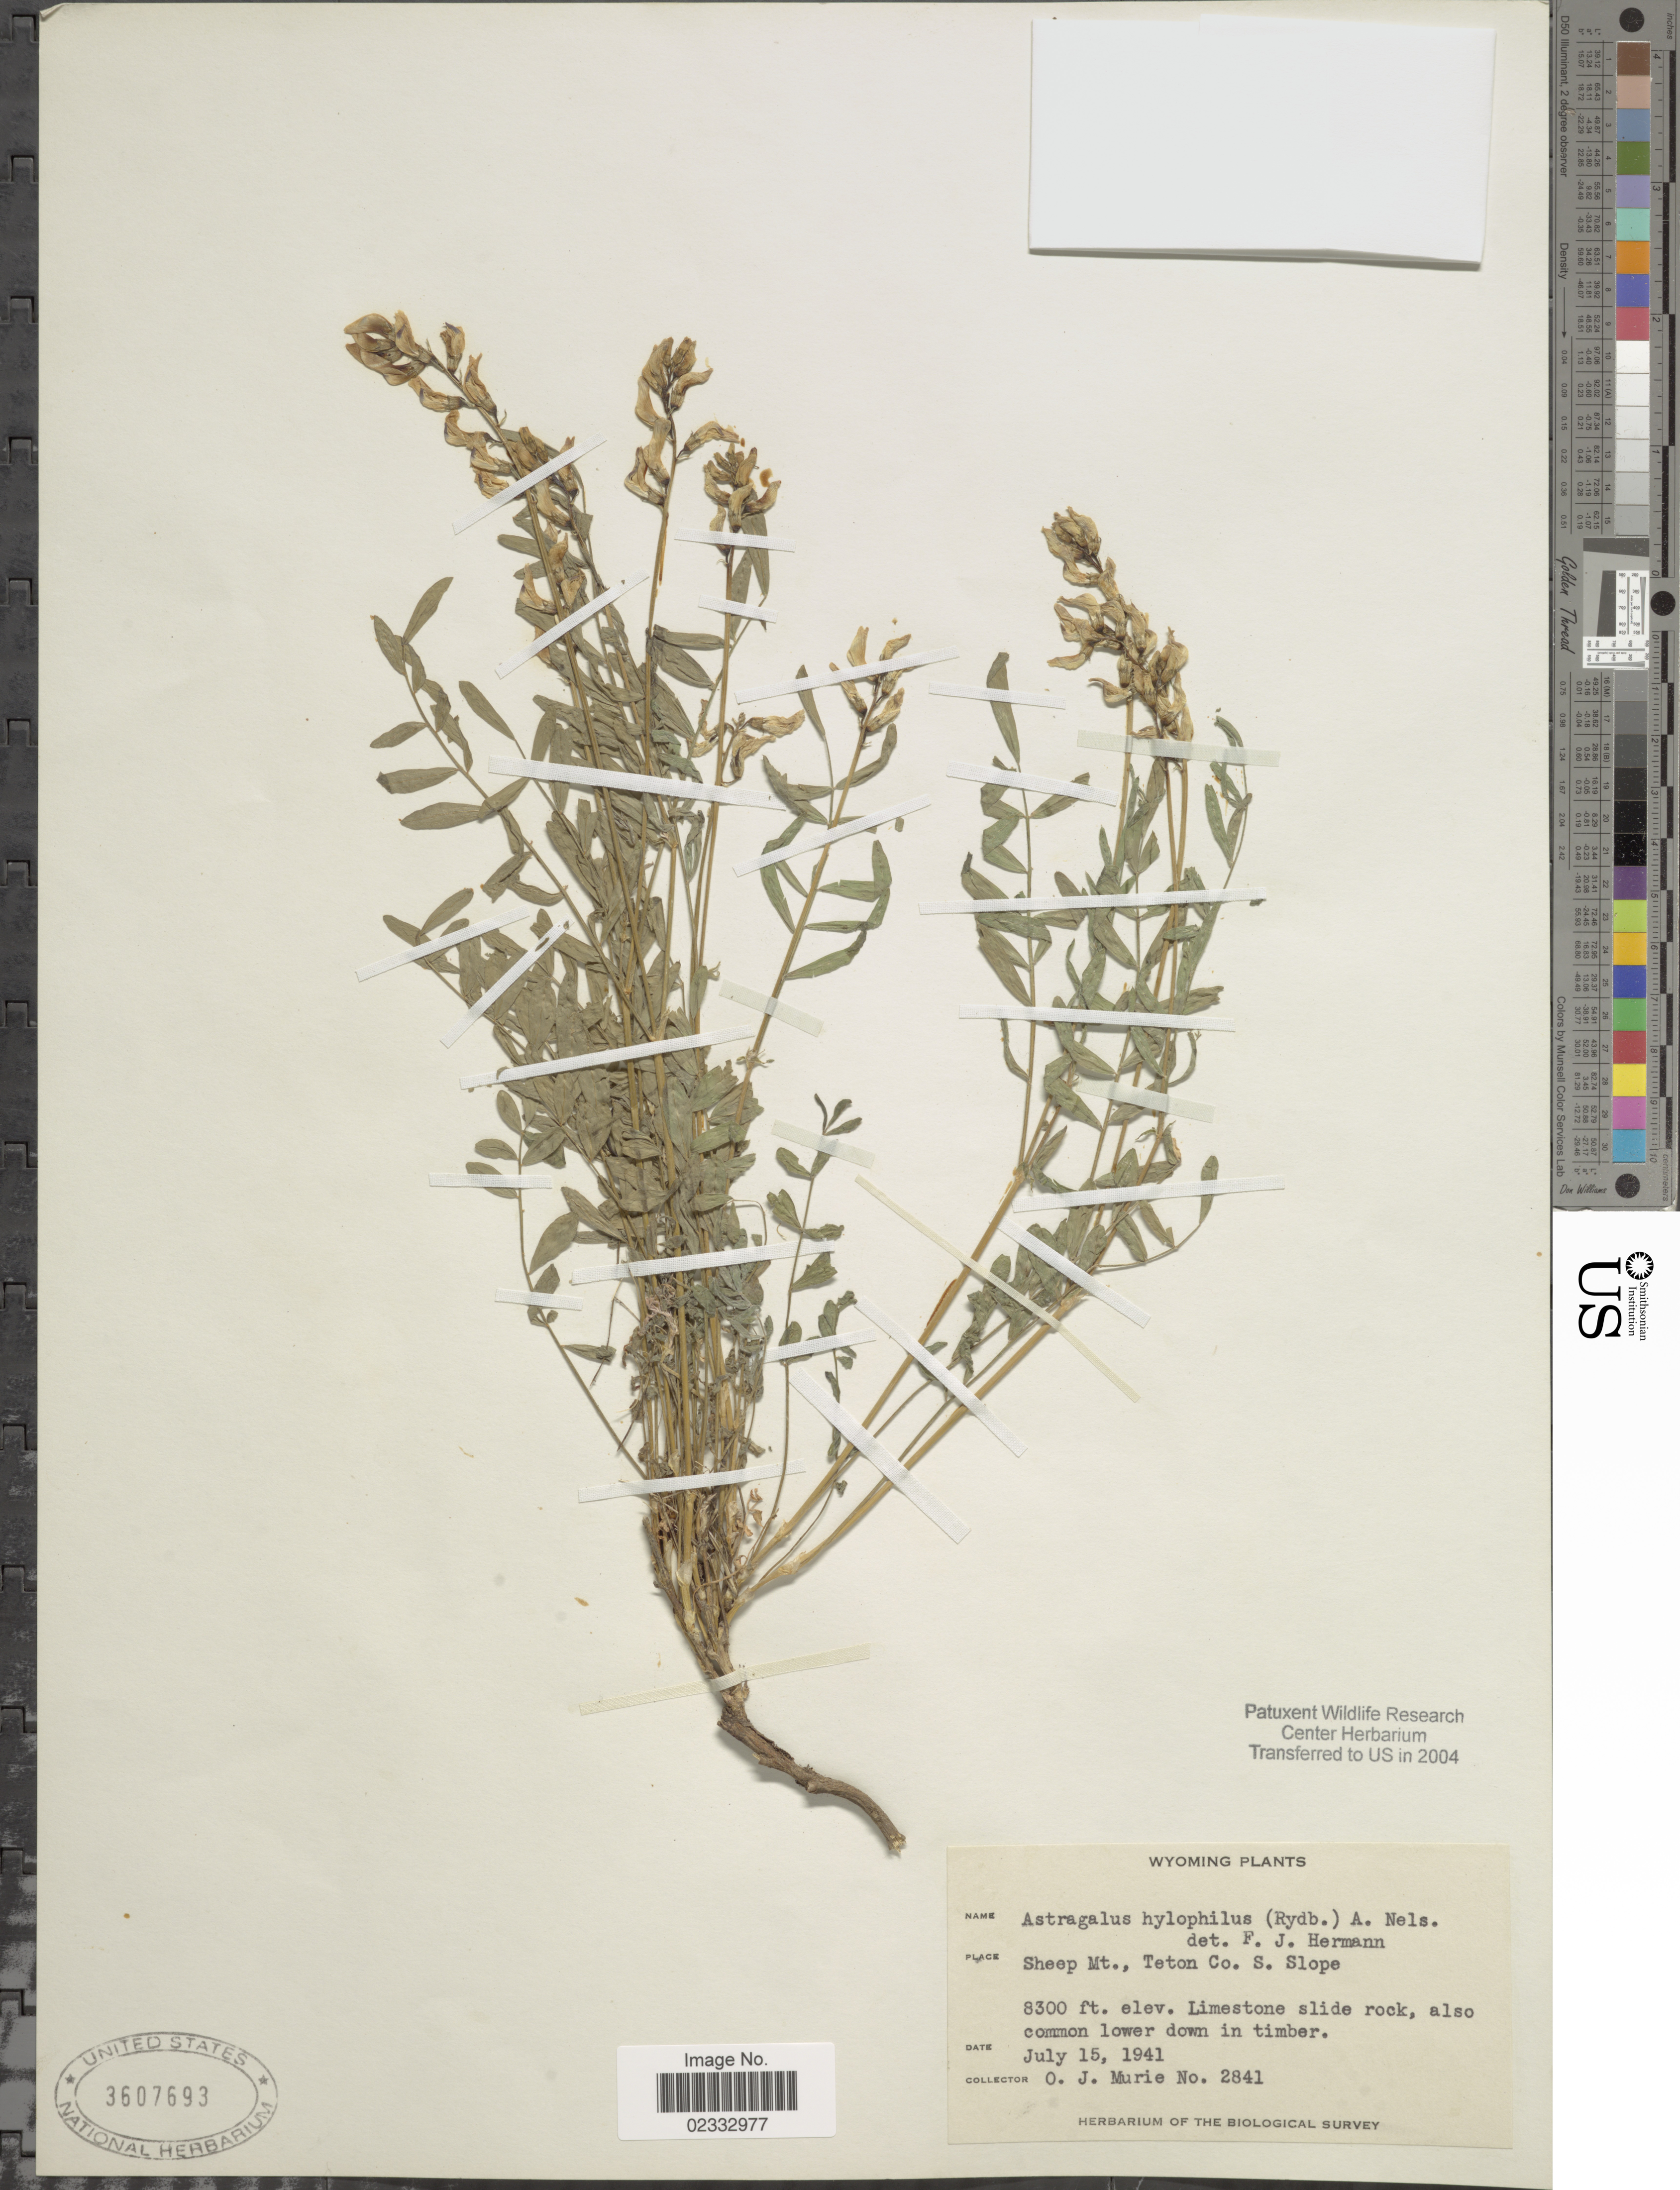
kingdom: Plantae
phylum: Tracheophyta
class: Magnoliopsida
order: Fabales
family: Fabaceae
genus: Astragalus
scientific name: Astragalus miser var. hylophilus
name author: (Rydb.) Barneby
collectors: O. Murie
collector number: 2841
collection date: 1941-07-15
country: United States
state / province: Wyoming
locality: Sheep Mt., Teton Co. S slope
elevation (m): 2530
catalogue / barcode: US 3607693